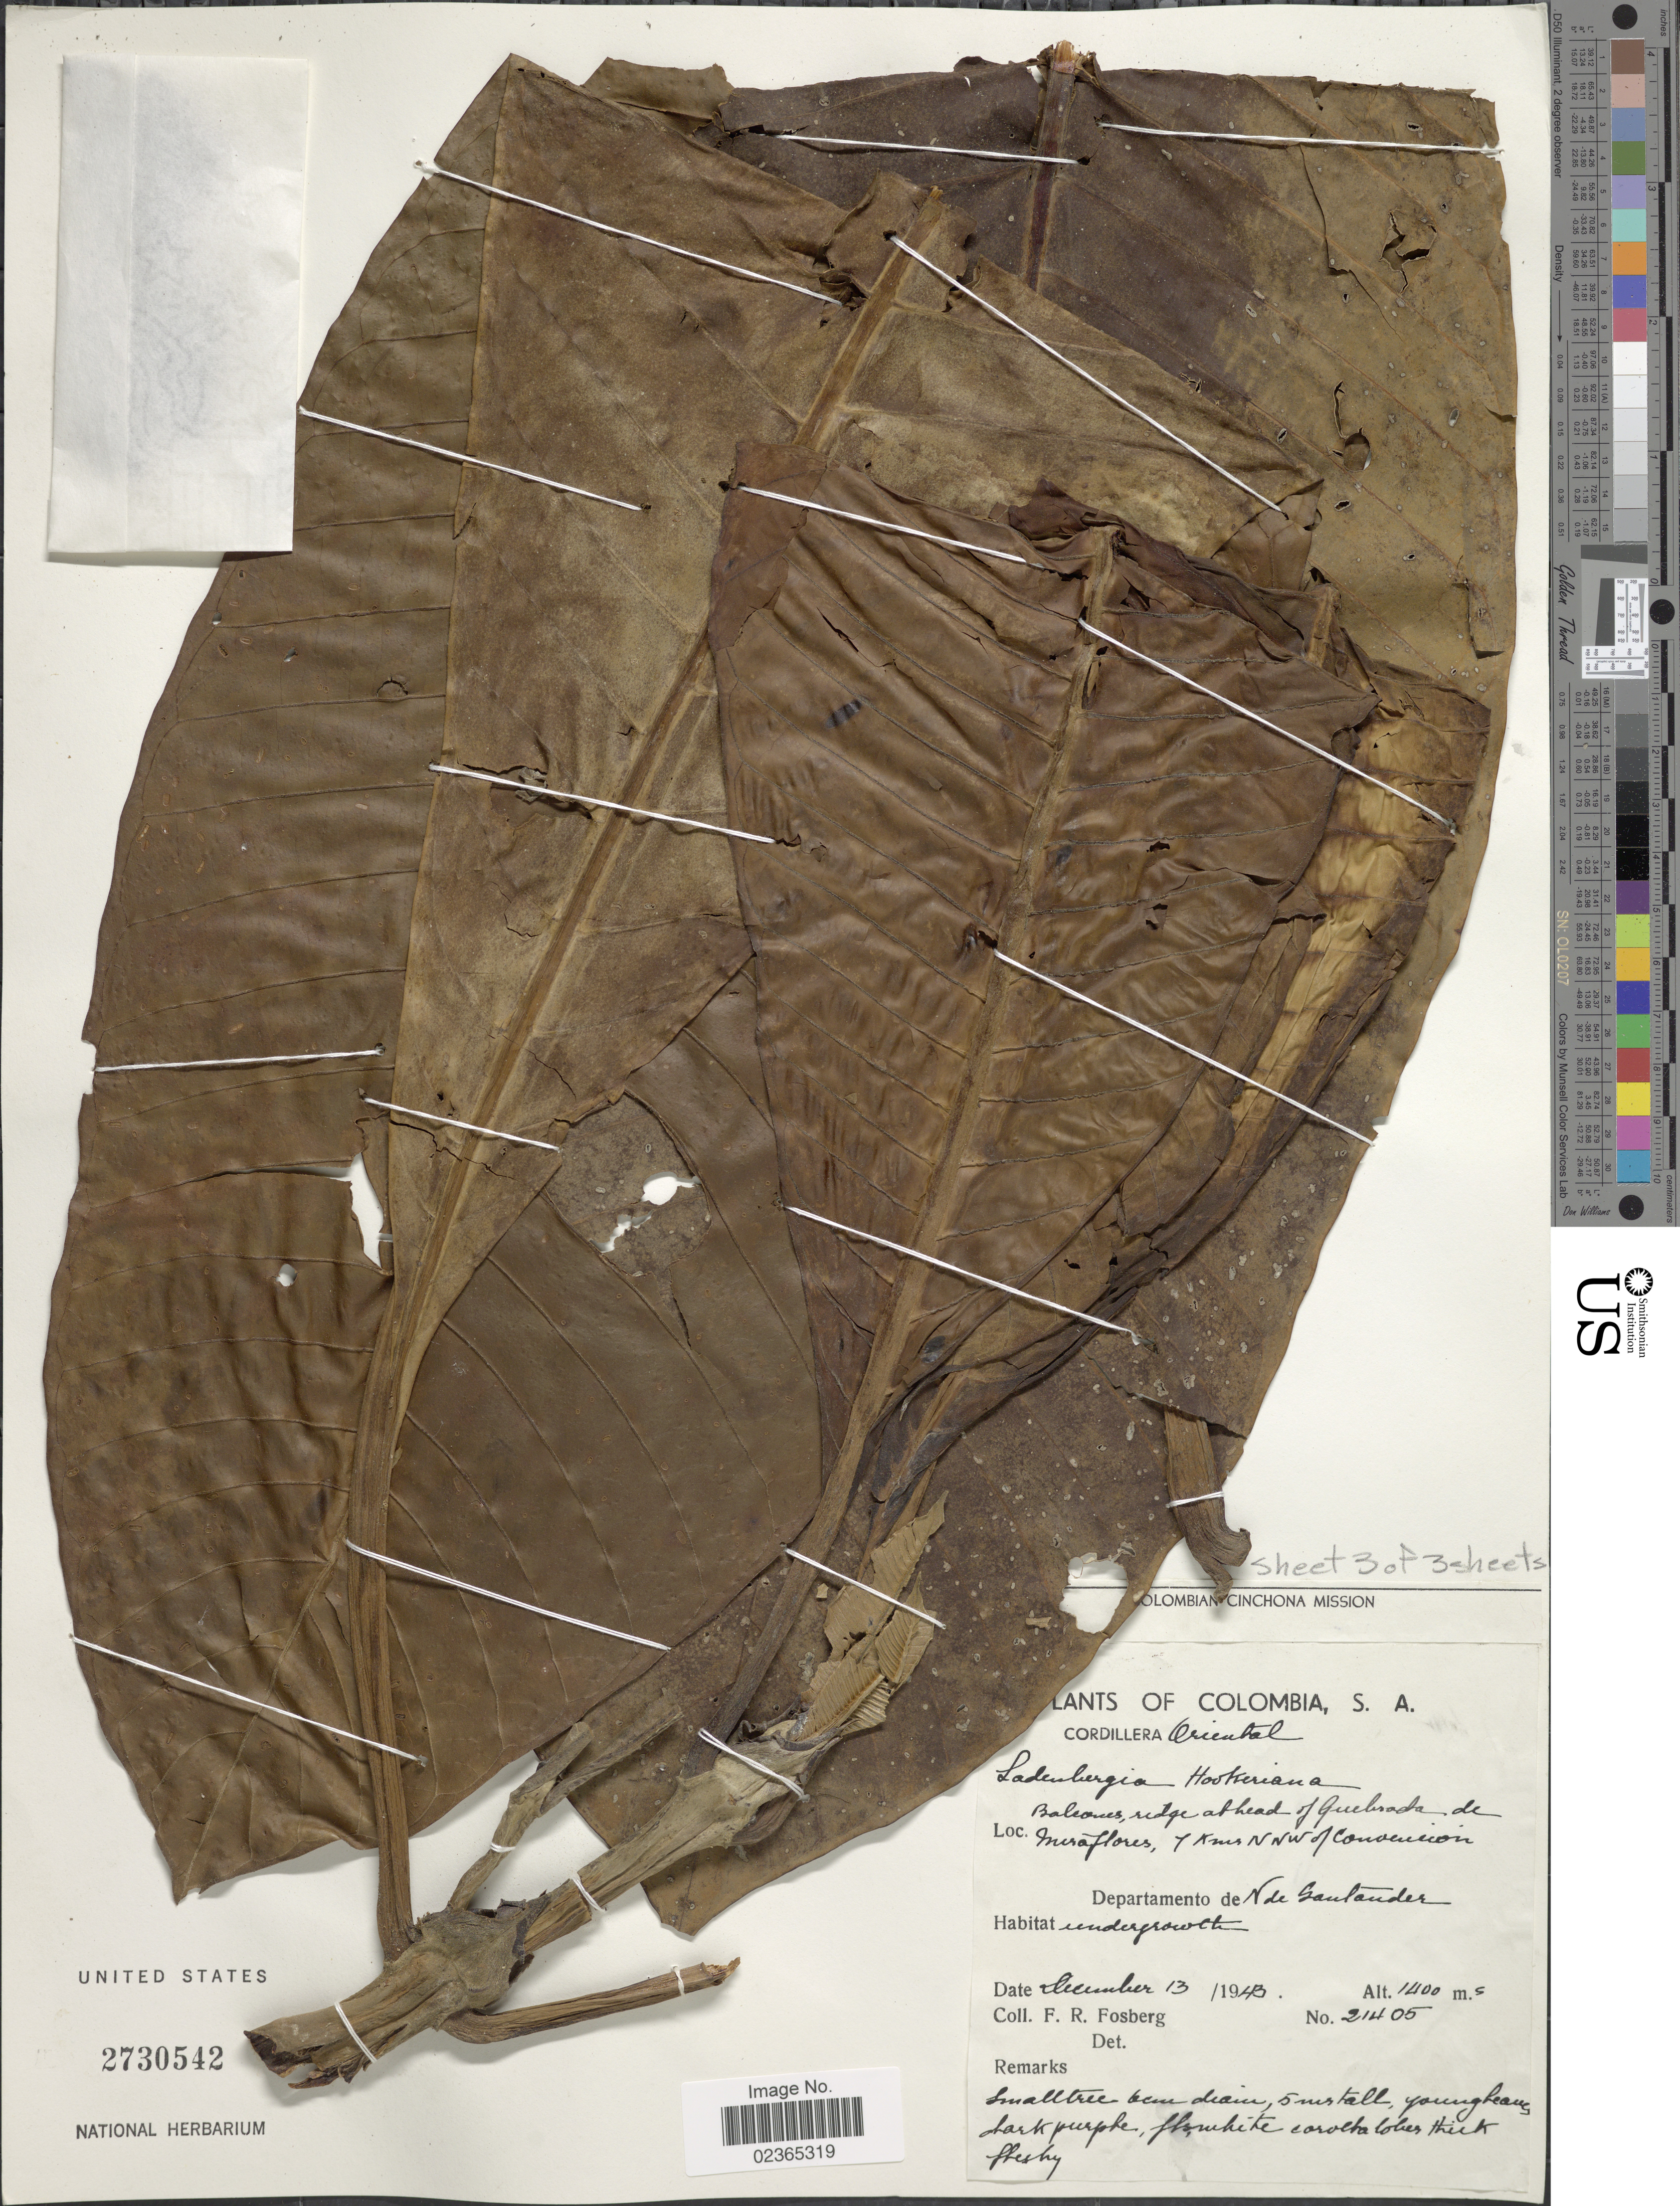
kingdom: Plantae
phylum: Tracheophyta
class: Magnoliopsida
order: Gentianales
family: Rubiaceae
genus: Ladenbergia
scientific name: Ladenbergia hookeriana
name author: (Wedd.) Standl.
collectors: F. R. Fosberg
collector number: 21405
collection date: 1943-12-13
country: Colombia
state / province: Norte de Santander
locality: Cordillera Oriental, Balcones ridge at head of Quebrada Miraflores, 7 km. N. N.N.W of Convension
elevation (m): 1400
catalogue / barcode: US 2730542